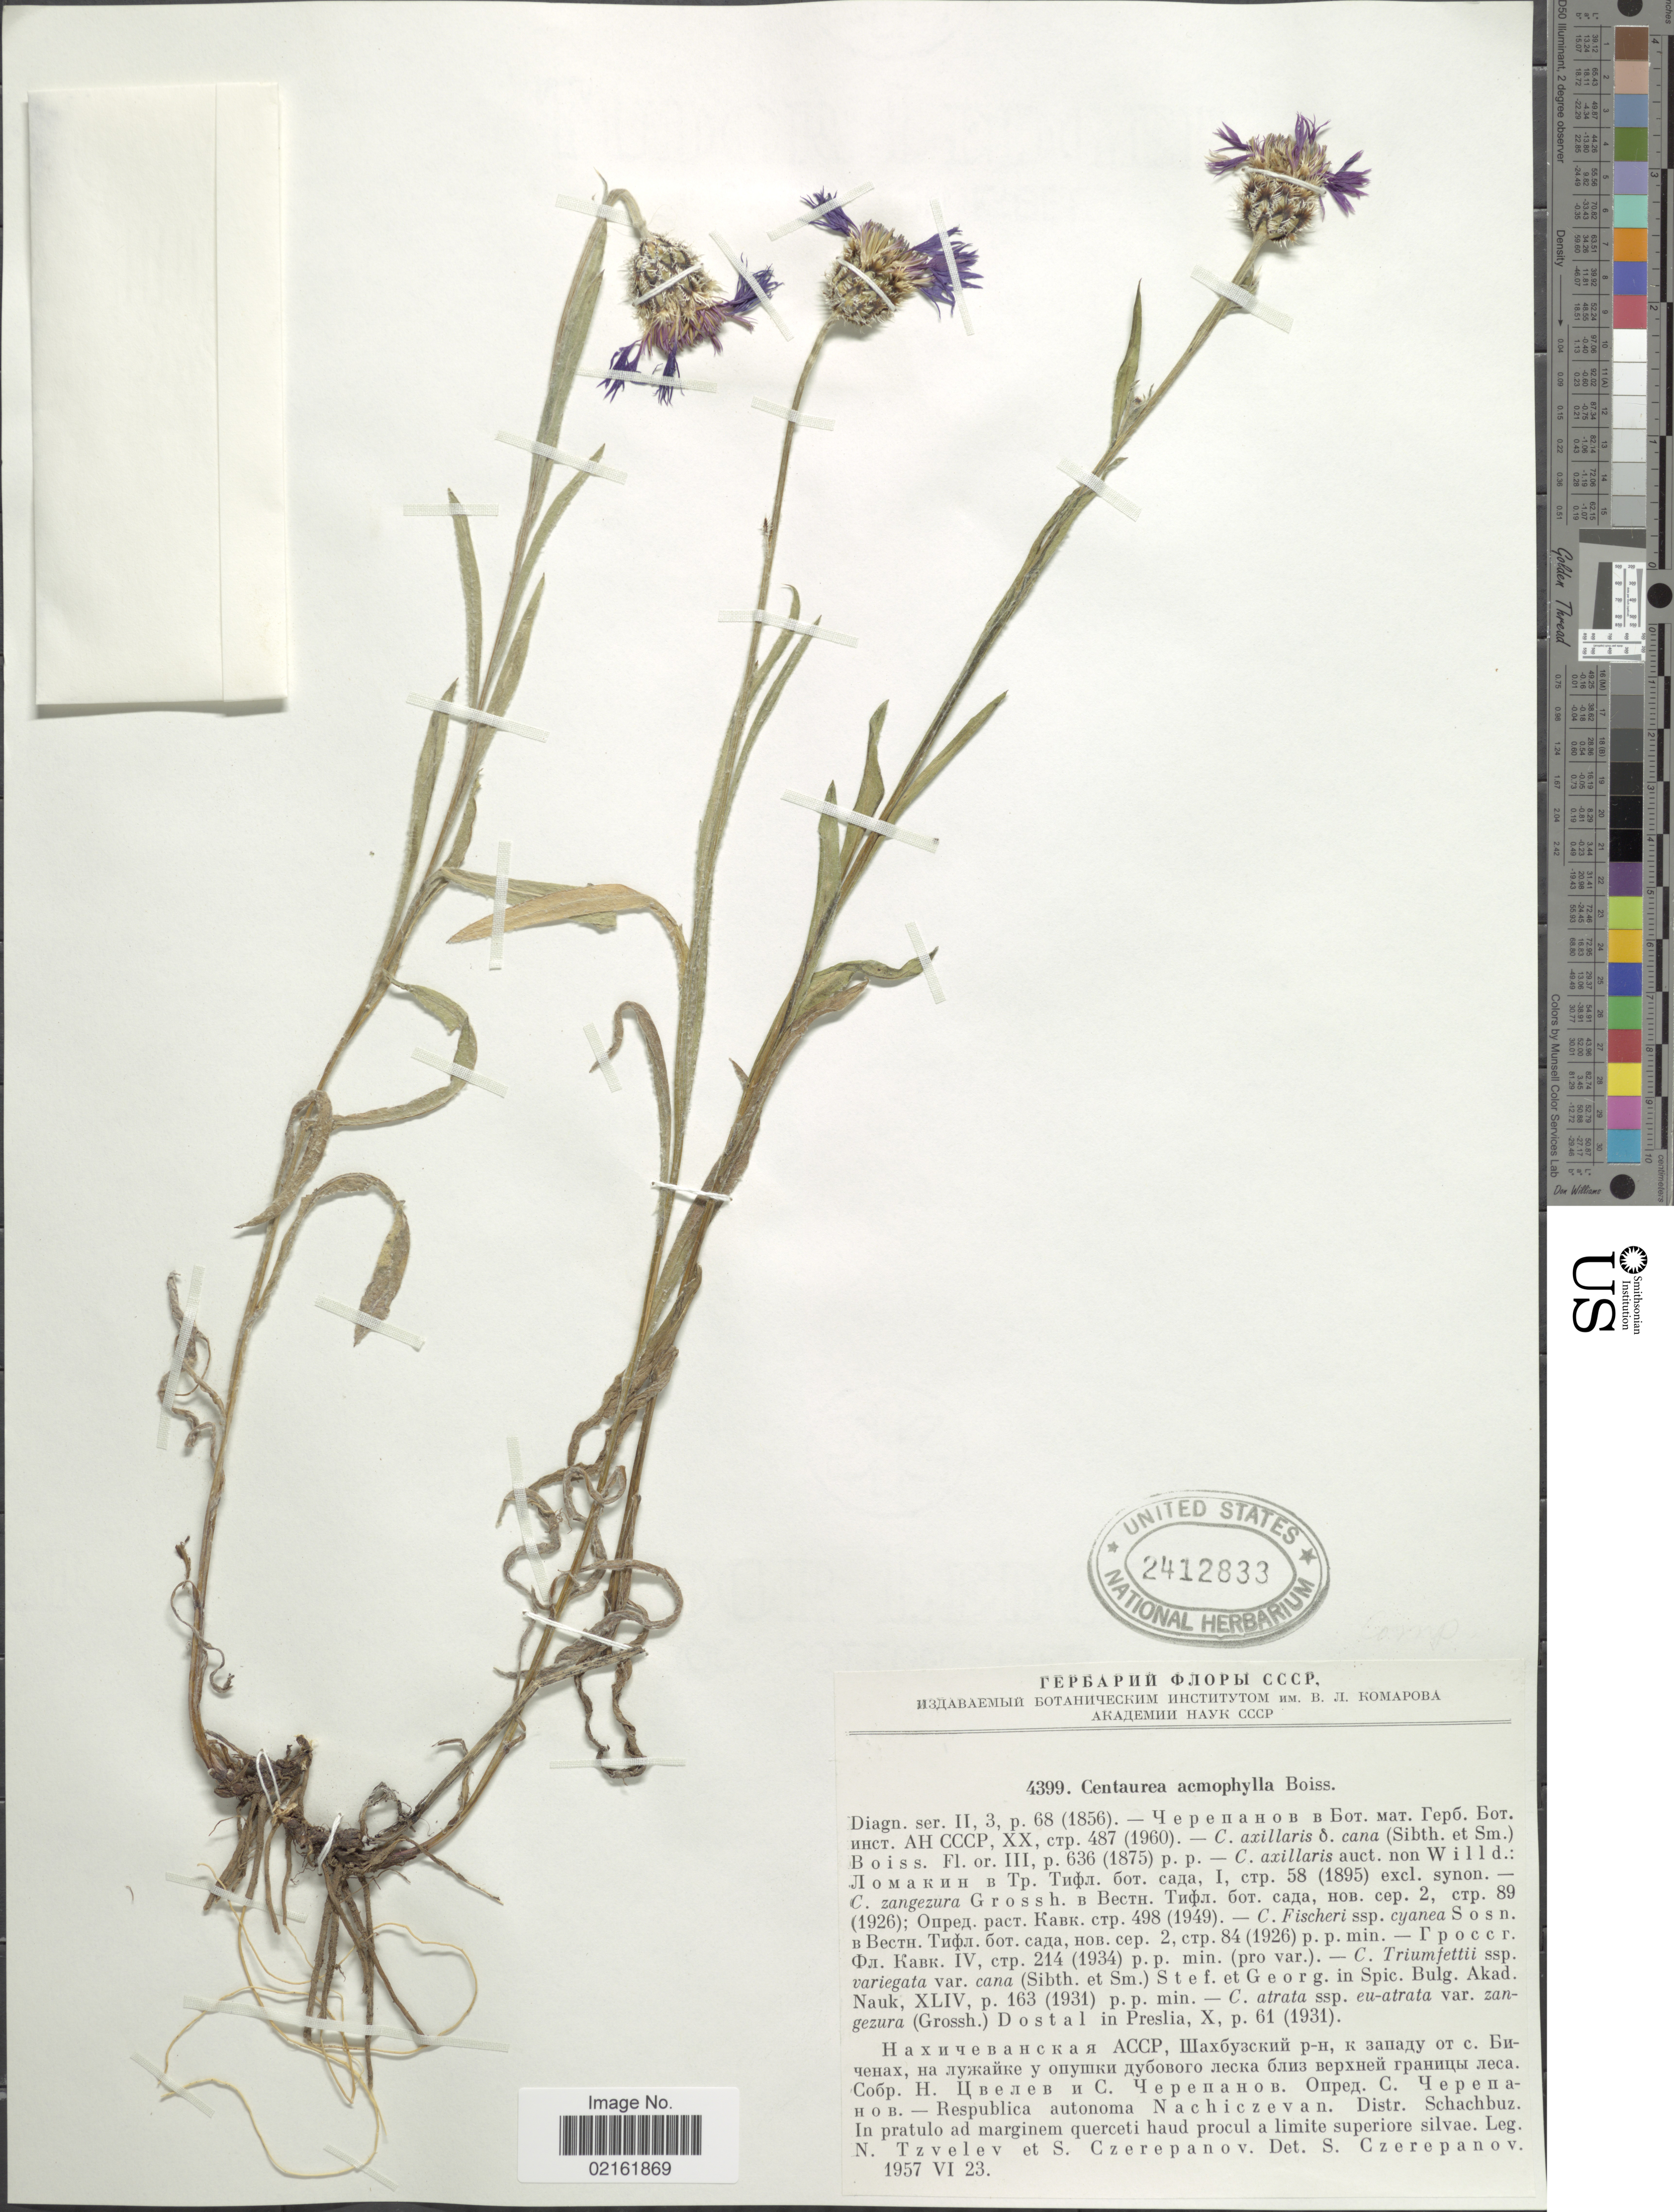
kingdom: Plantae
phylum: Tracheophyta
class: Magnoliopsida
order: Asterales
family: Asteraceae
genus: Centaurea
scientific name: Centaurea acmophylla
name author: Boiss.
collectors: N. N. Tzvelev & S. Czerepanov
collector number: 4399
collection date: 1957-06-23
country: Azerbaijan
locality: Respublica autonoma Nachiczevan, Distr. Schachbuz, in pratulo ad marginem querceti haud procul a limite superiore silvae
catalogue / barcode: US 2412833